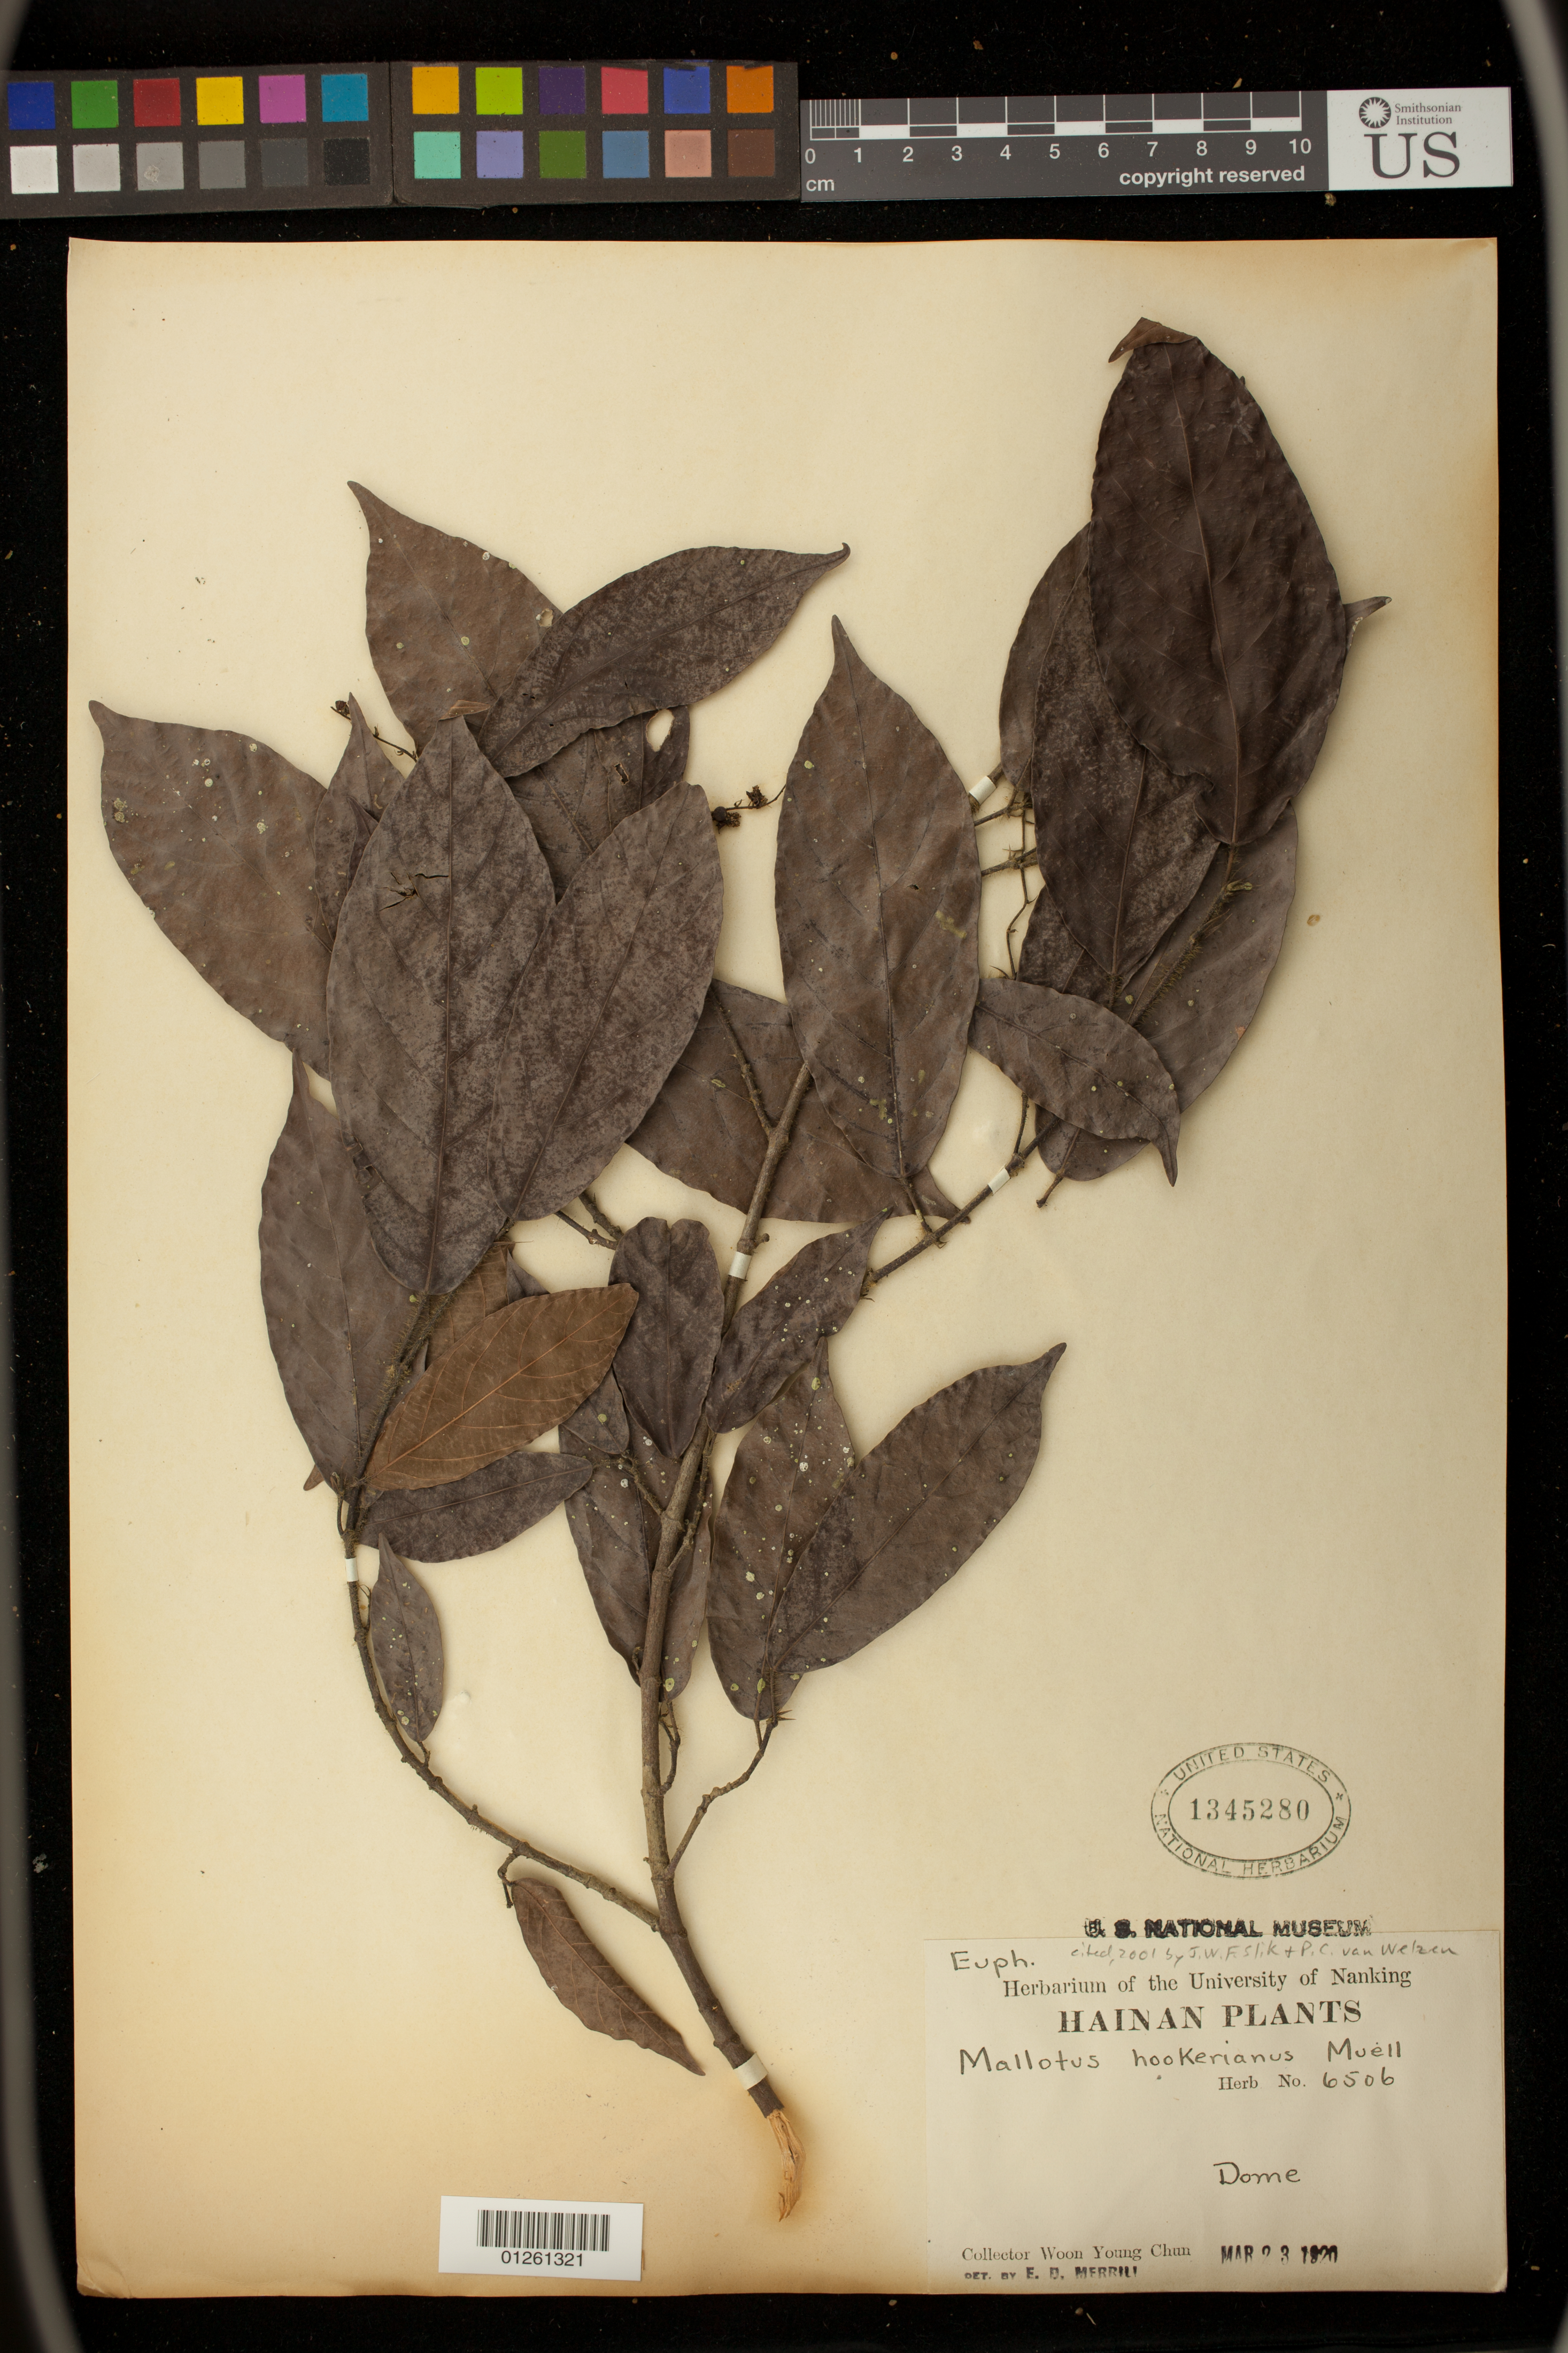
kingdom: Plantae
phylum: Tracheophyta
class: Magnoliopsida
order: Malpighiales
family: Euphorbiaceae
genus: Hancea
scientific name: Hancea hookeriana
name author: Seem.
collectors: W. Y. Chun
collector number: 6506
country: China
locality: Dome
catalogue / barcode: US 1345280